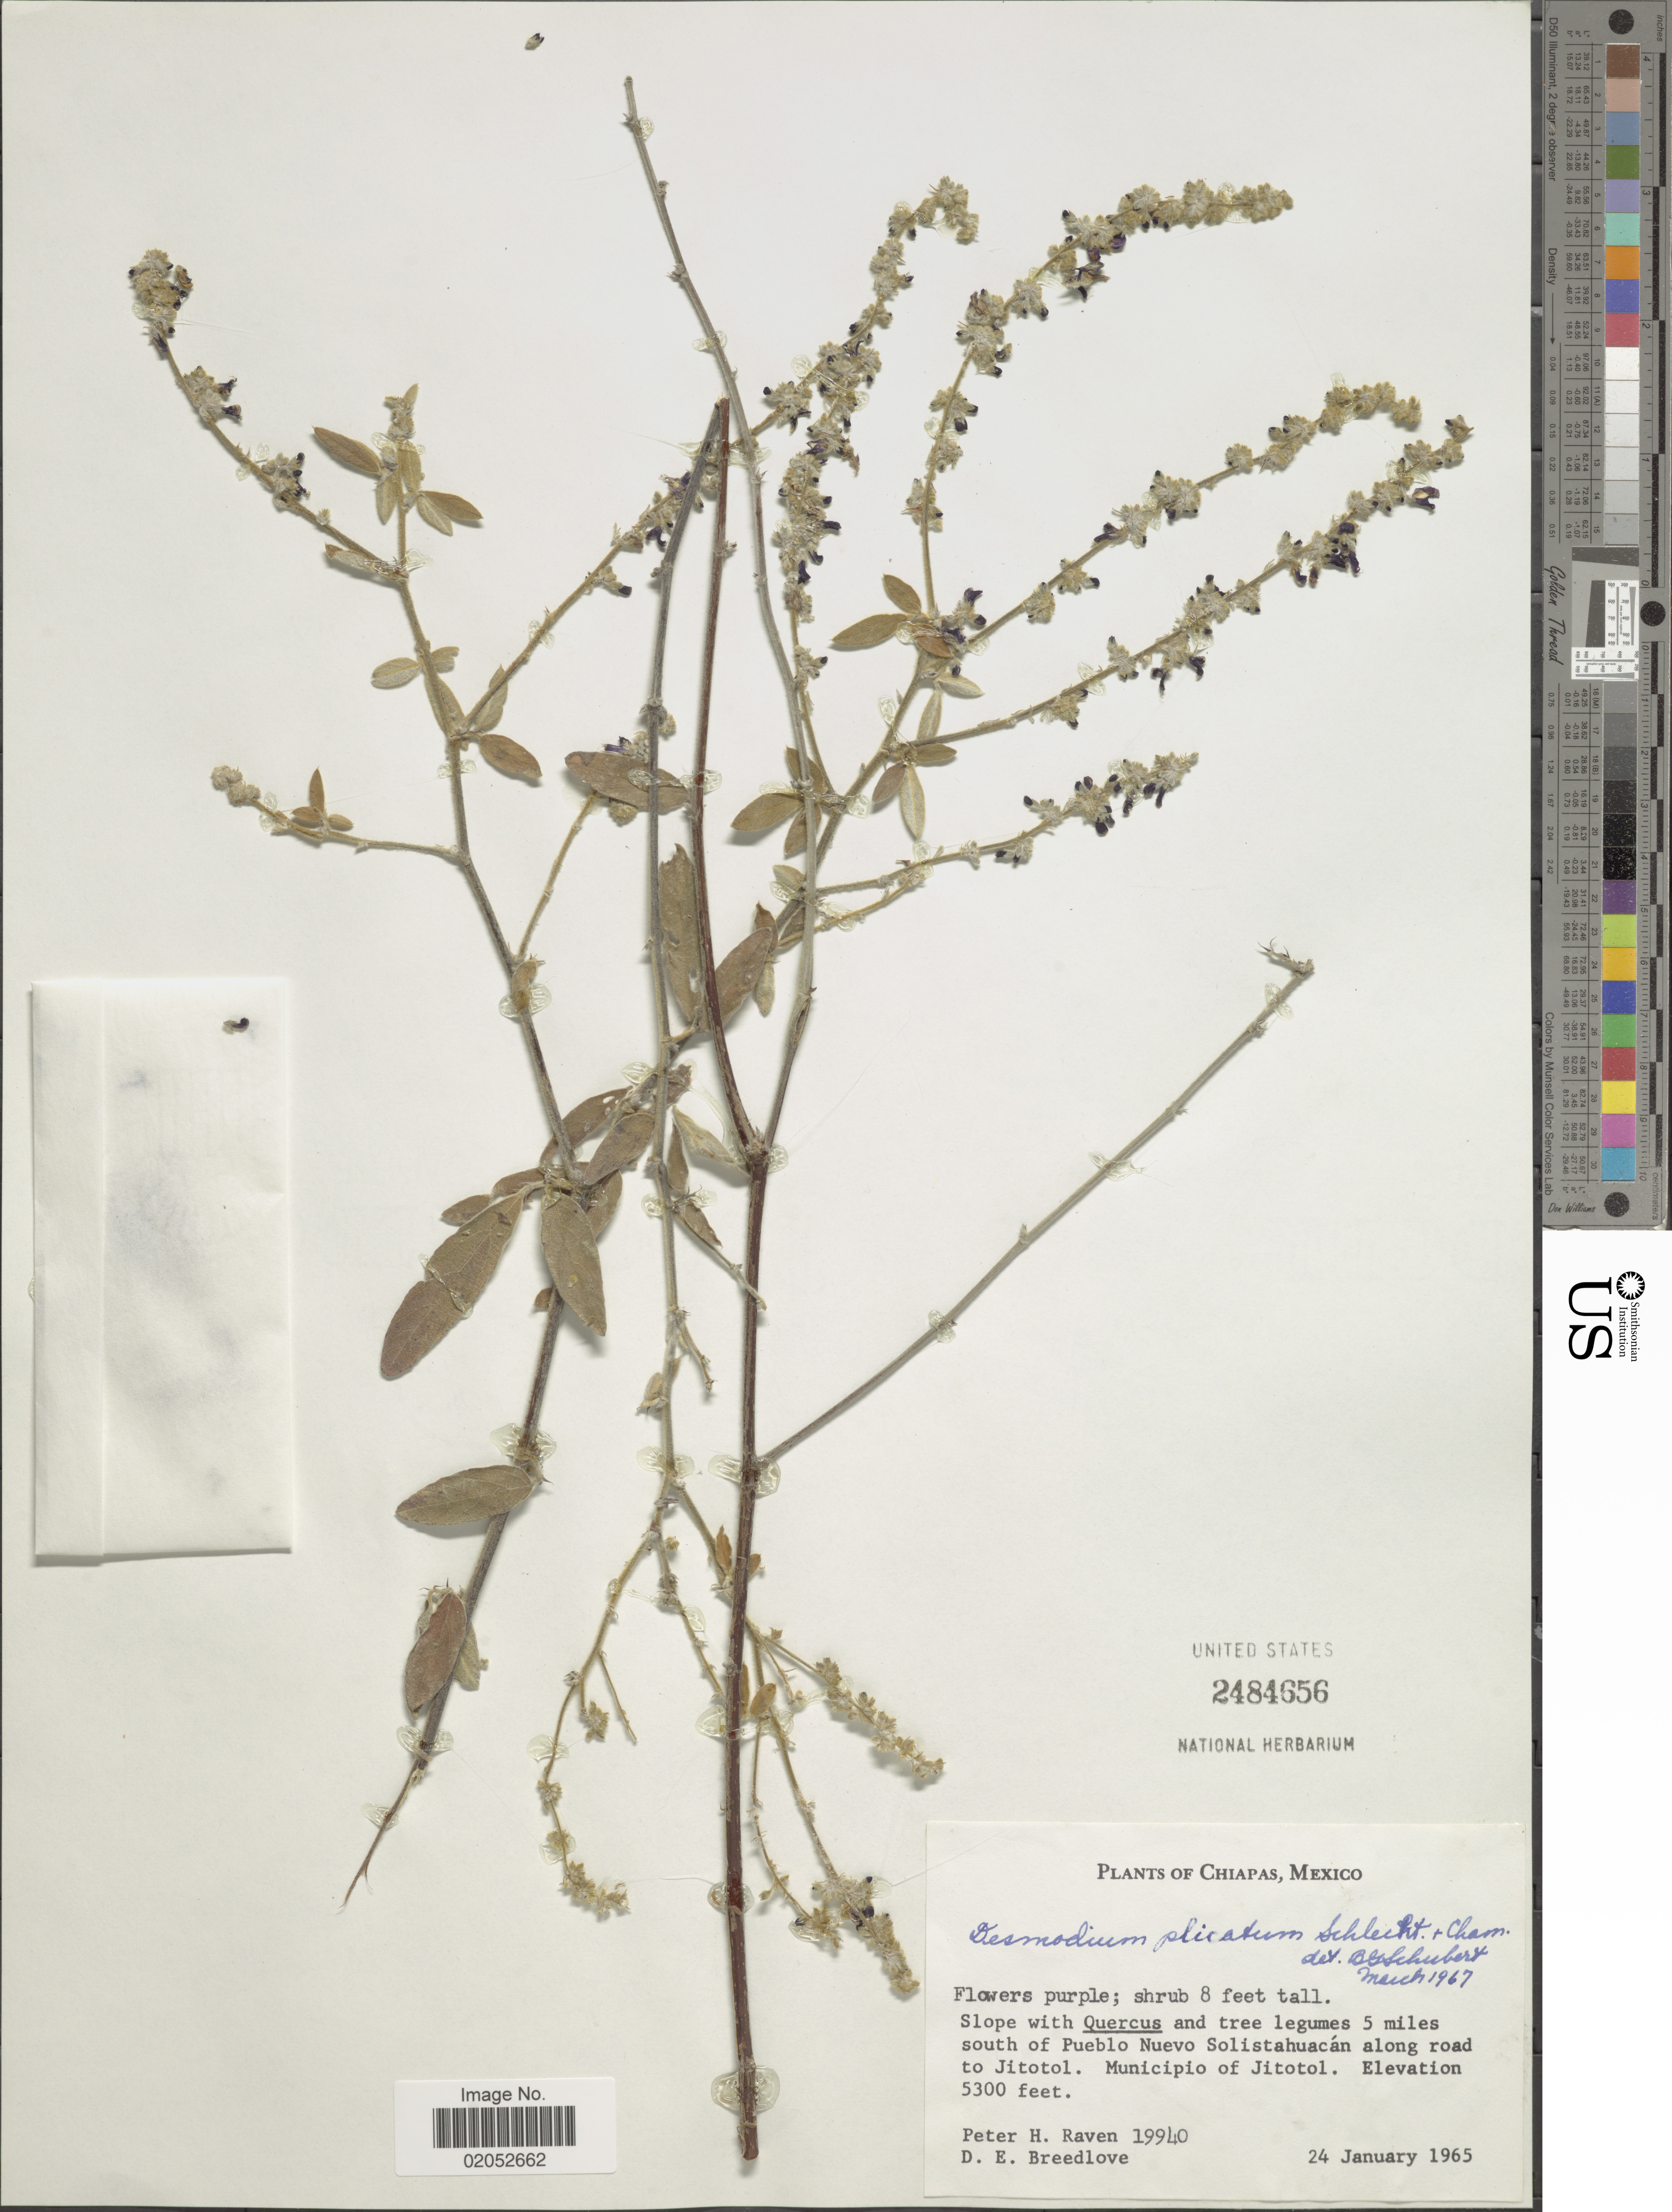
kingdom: Plantae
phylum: Tracheophyta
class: Magnoliopsida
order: Fabales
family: Fabaceae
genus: Desmodium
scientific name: Desmodium plicatum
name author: Schltdl. & Cham.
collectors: P. Raven & D. E. Breedlove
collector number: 19940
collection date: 1965-01-24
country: Mexico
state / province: Chiapas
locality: Chiapas, Mexico, 5 miles south of Pueblo Nuevo Solistahuacan along road to Jitotol, Municipio of Jitotol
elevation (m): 1615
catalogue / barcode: US 2484656